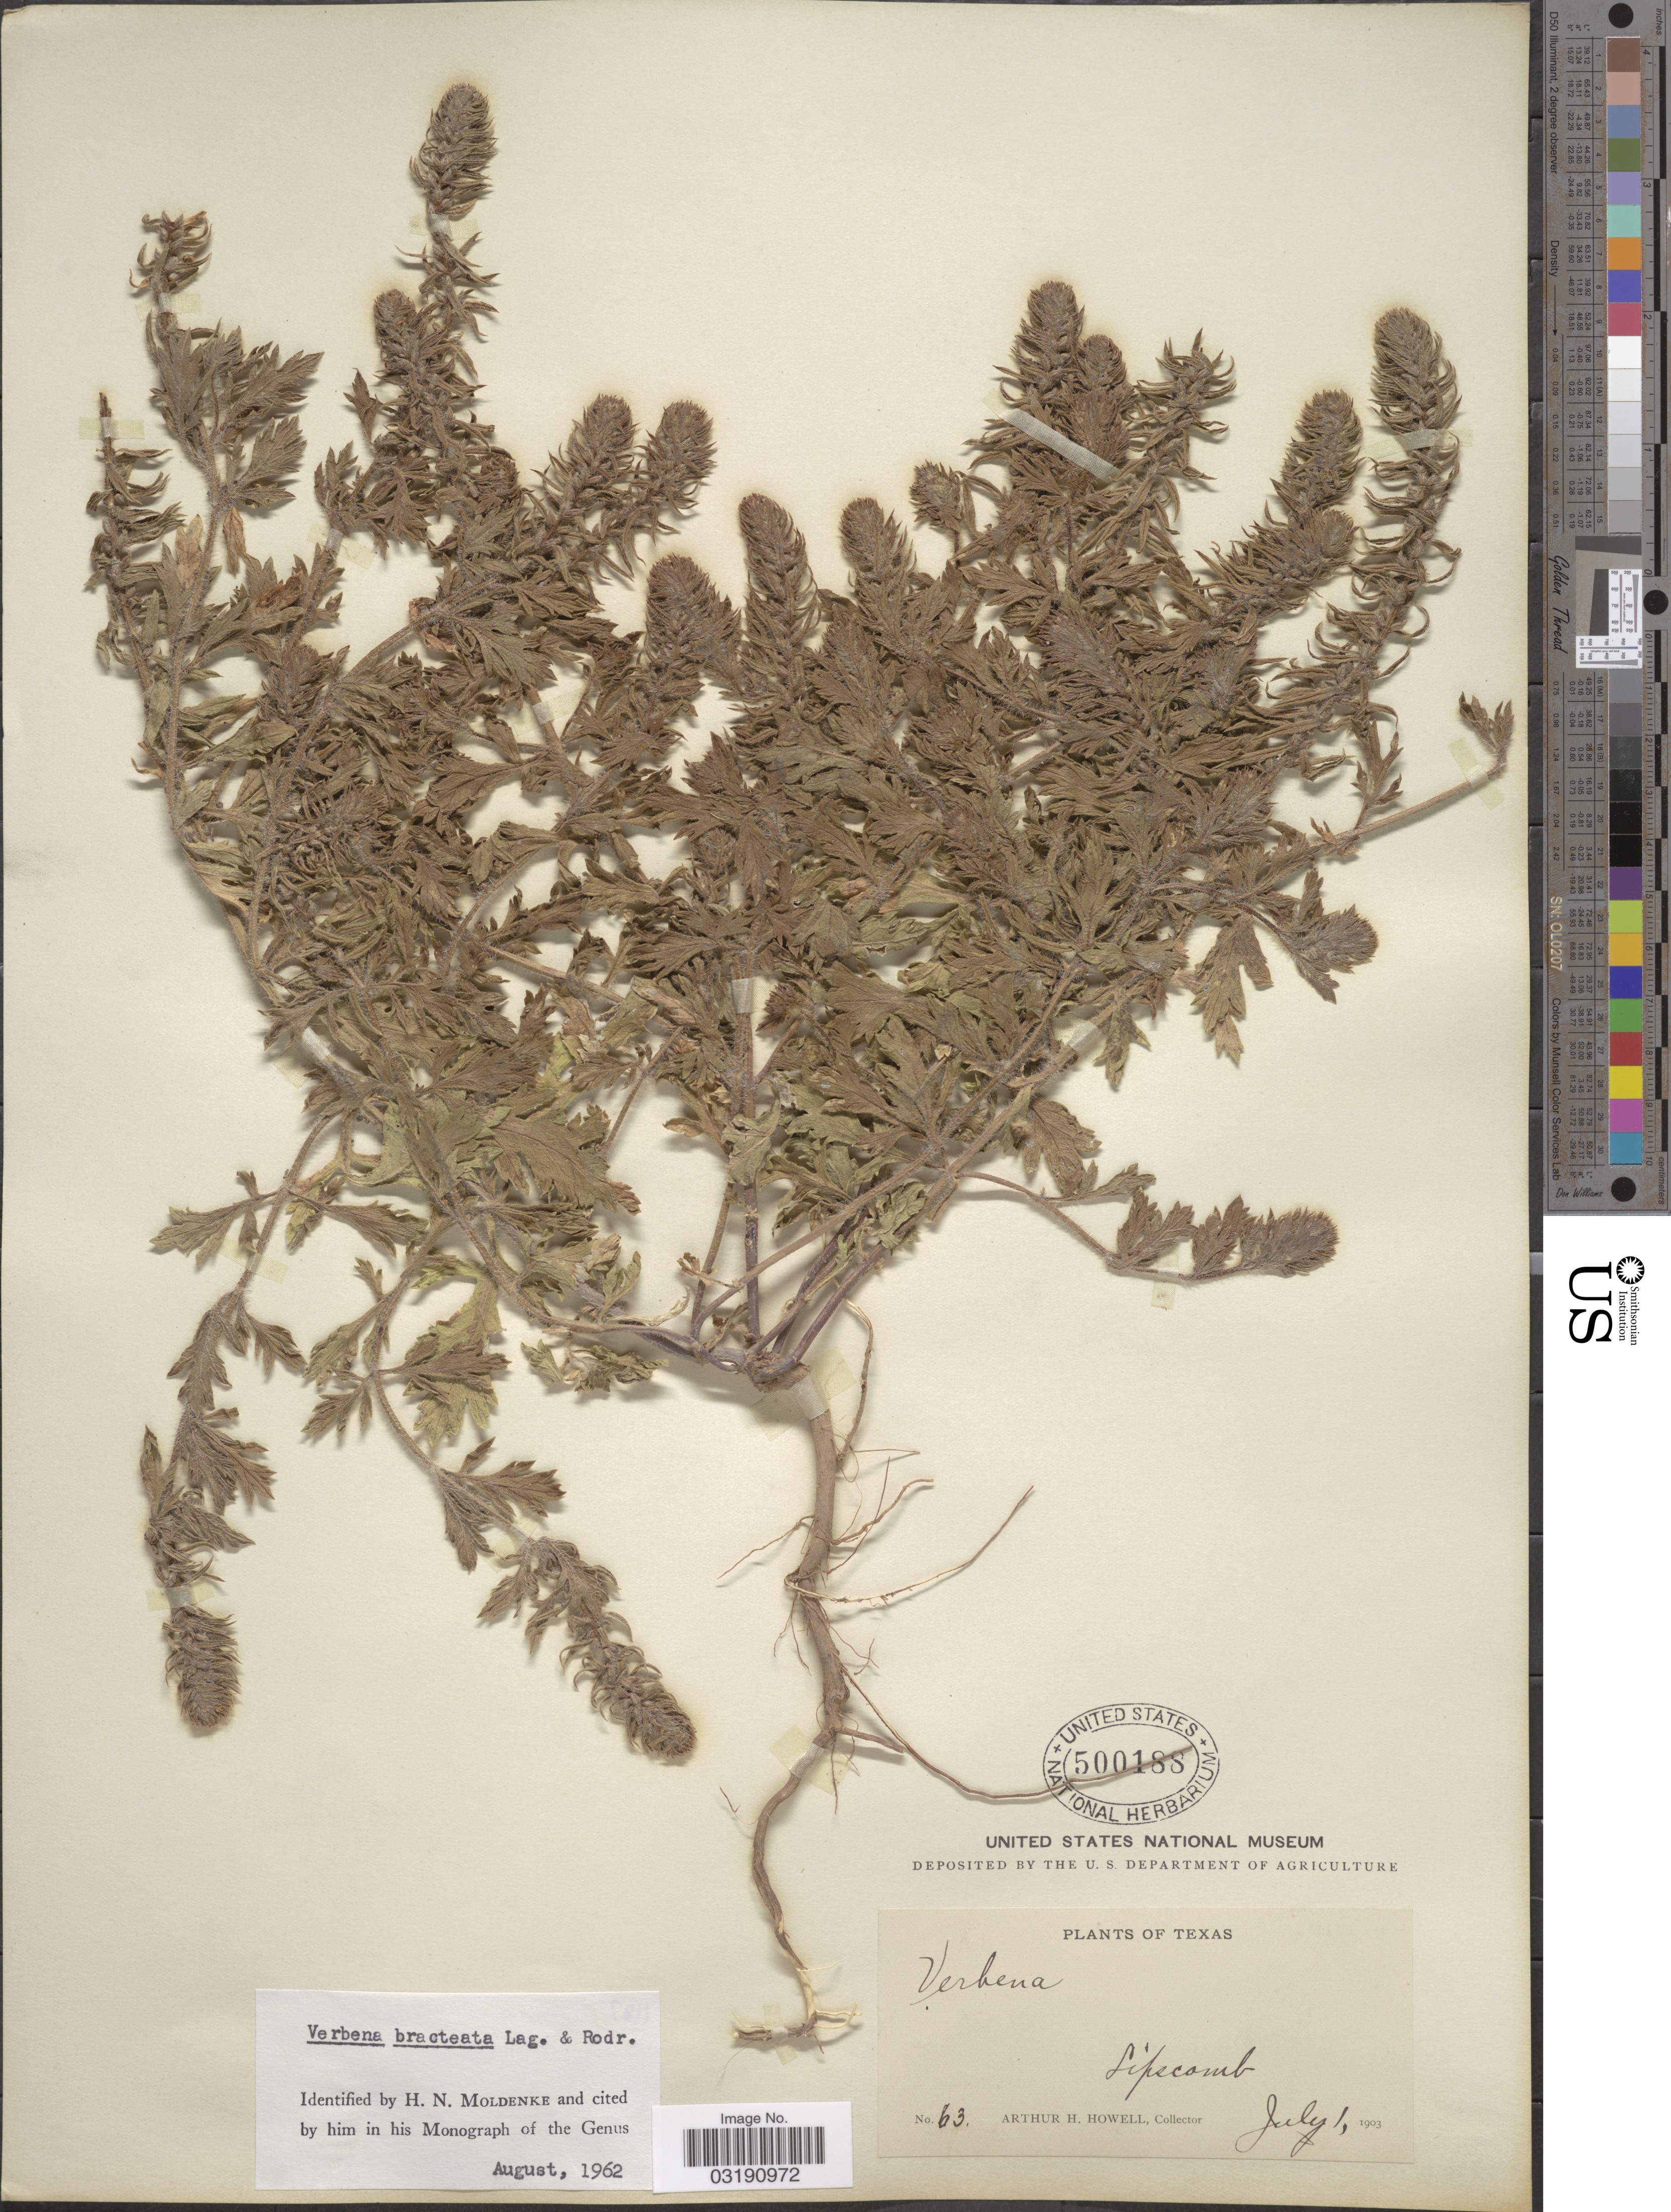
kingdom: Plantae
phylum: Tracheophyta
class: Magnoliopsida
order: Lamiales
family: Verbenaceae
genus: Verbena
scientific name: Verbena bracteata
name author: Cav. ex Lag. & Rodr.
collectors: A. H. Howell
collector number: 63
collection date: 1903-07-01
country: United States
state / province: Texas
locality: Lipscomb.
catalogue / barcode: US 500188